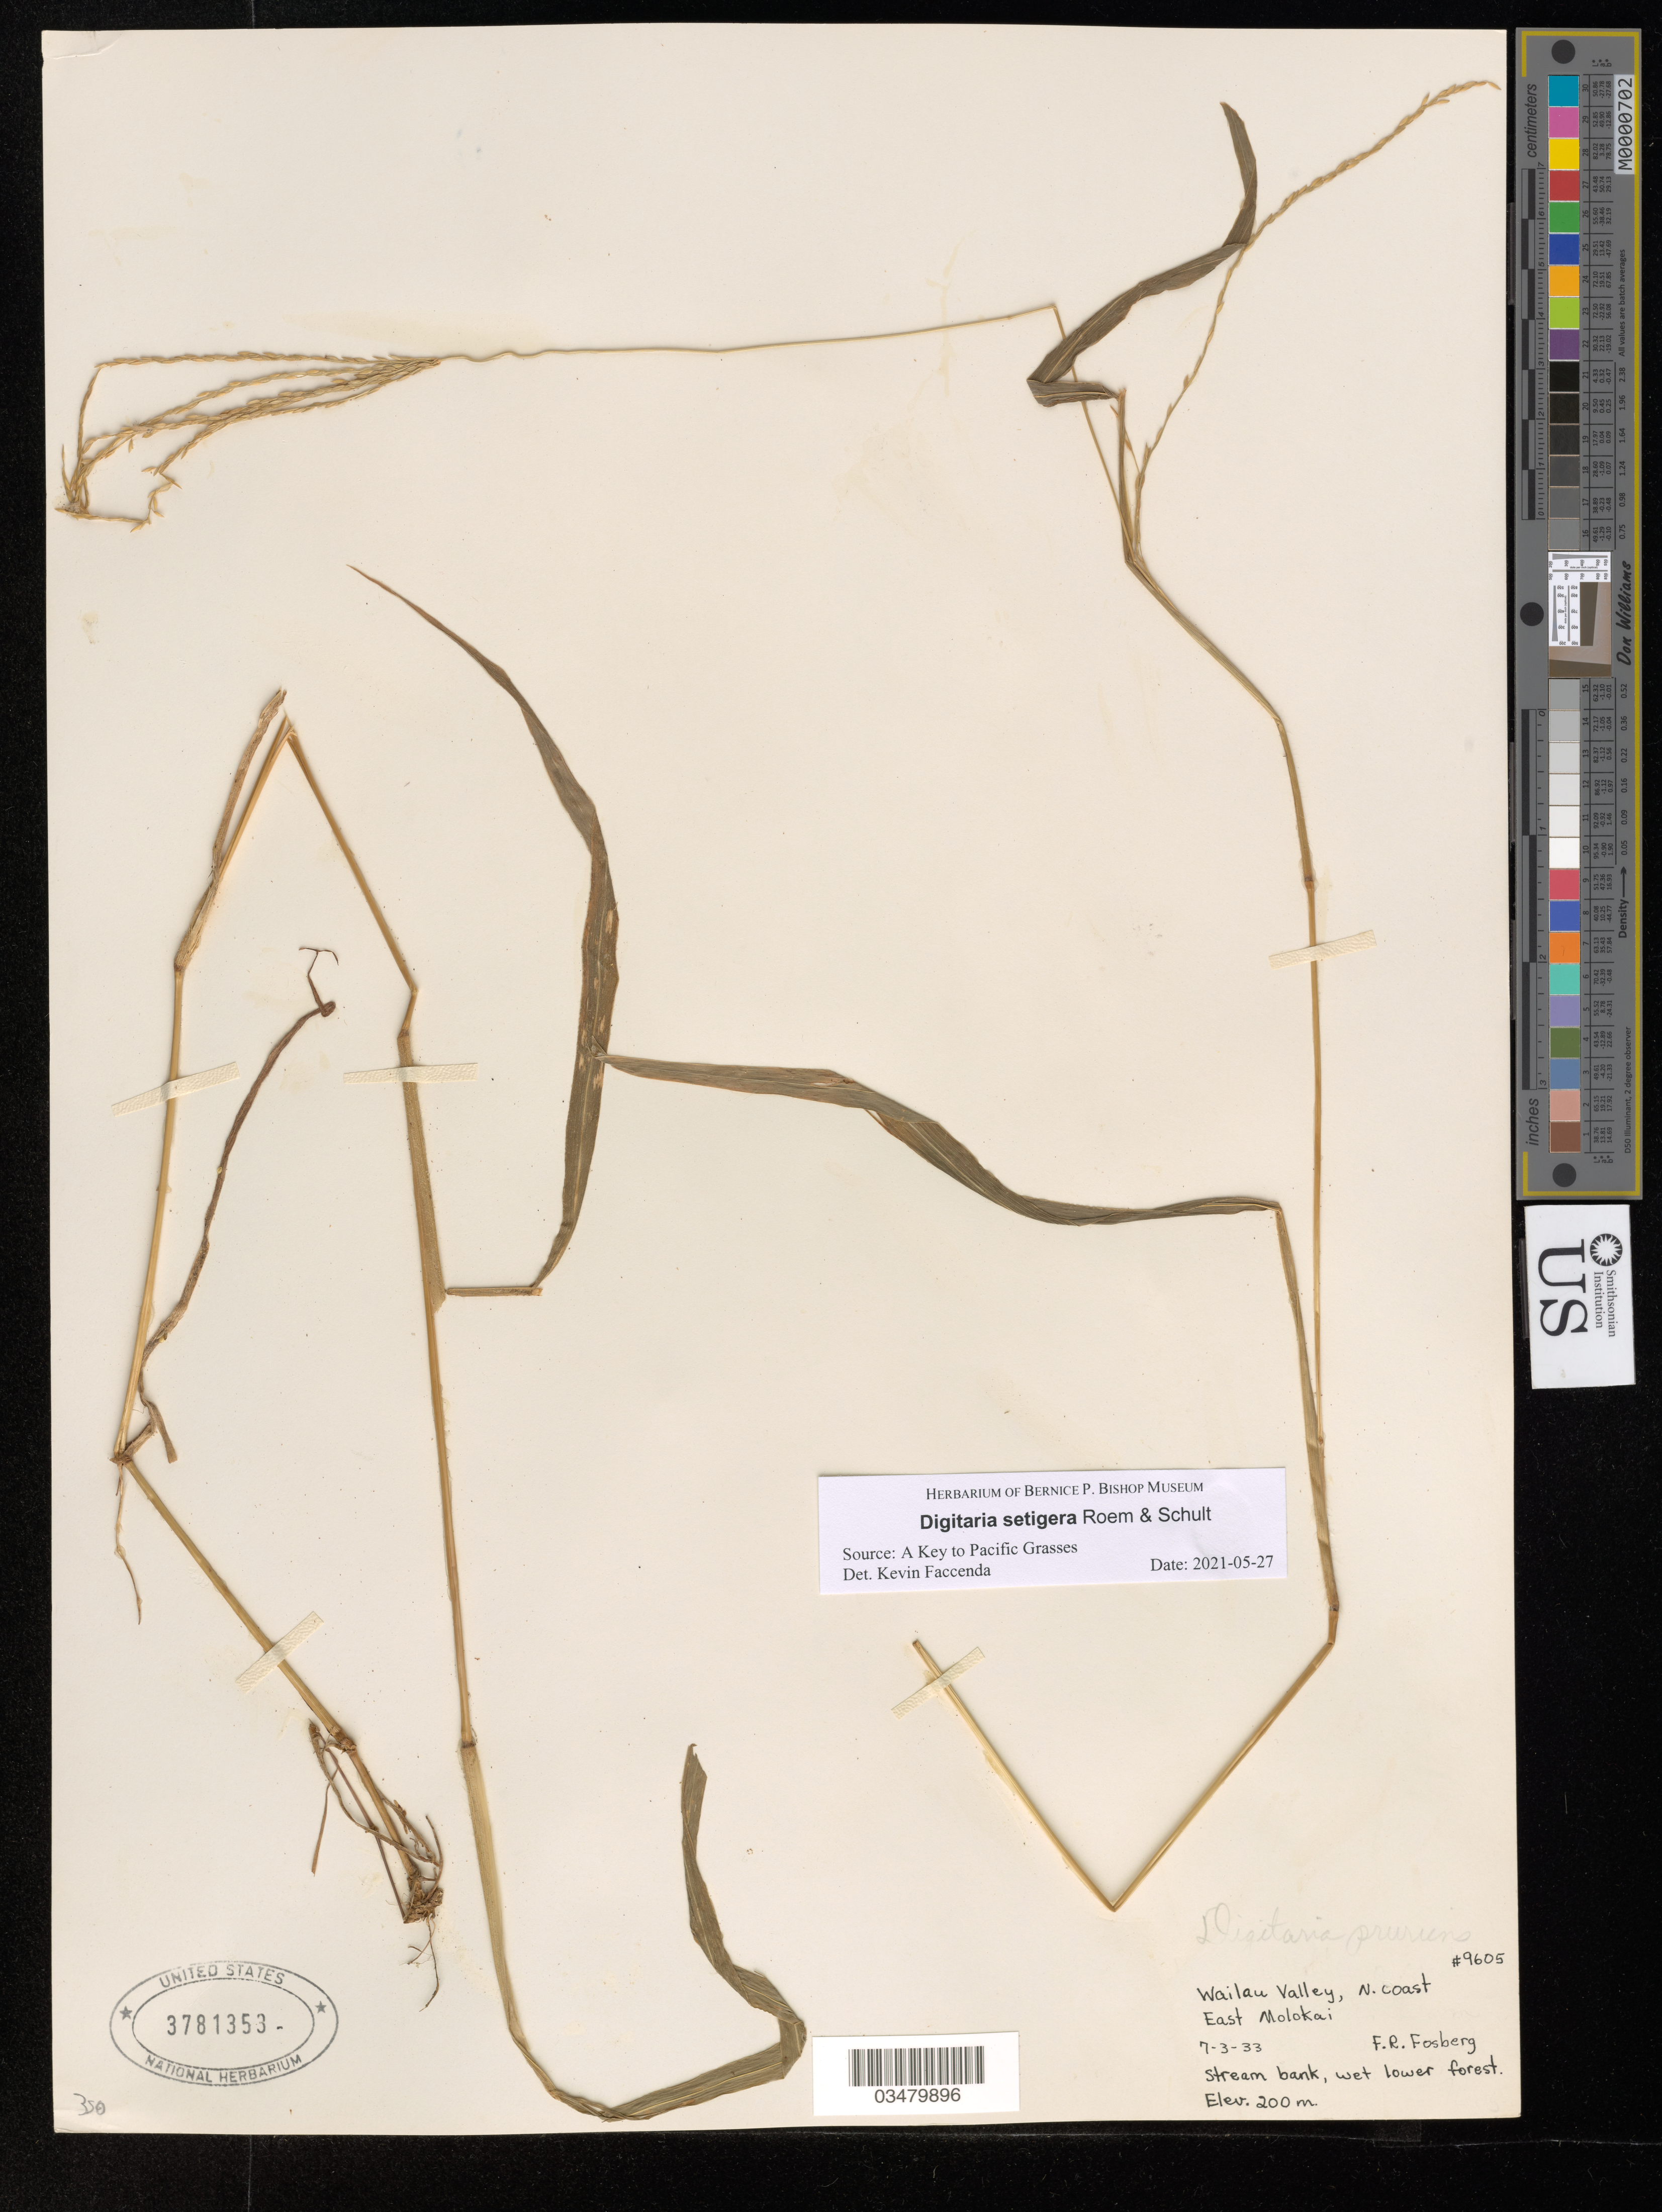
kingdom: Plantae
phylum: Tracheophyta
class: Liliopsida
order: Poales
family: Poaceae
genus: Digitaria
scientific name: Digitaria setigera var. setigera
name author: Roth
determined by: Faccenda, K.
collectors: F. R. Fosberg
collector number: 9605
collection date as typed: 7 Mar 1933 or 3 Jul 1933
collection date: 1933-03-07 or 1933-07-03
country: United States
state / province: Hawaii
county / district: Maui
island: Moloka'i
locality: Wailau Valley, north coast East Molokai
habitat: Stream bank, wet lower forest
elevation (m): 200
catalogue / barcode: US 3781353